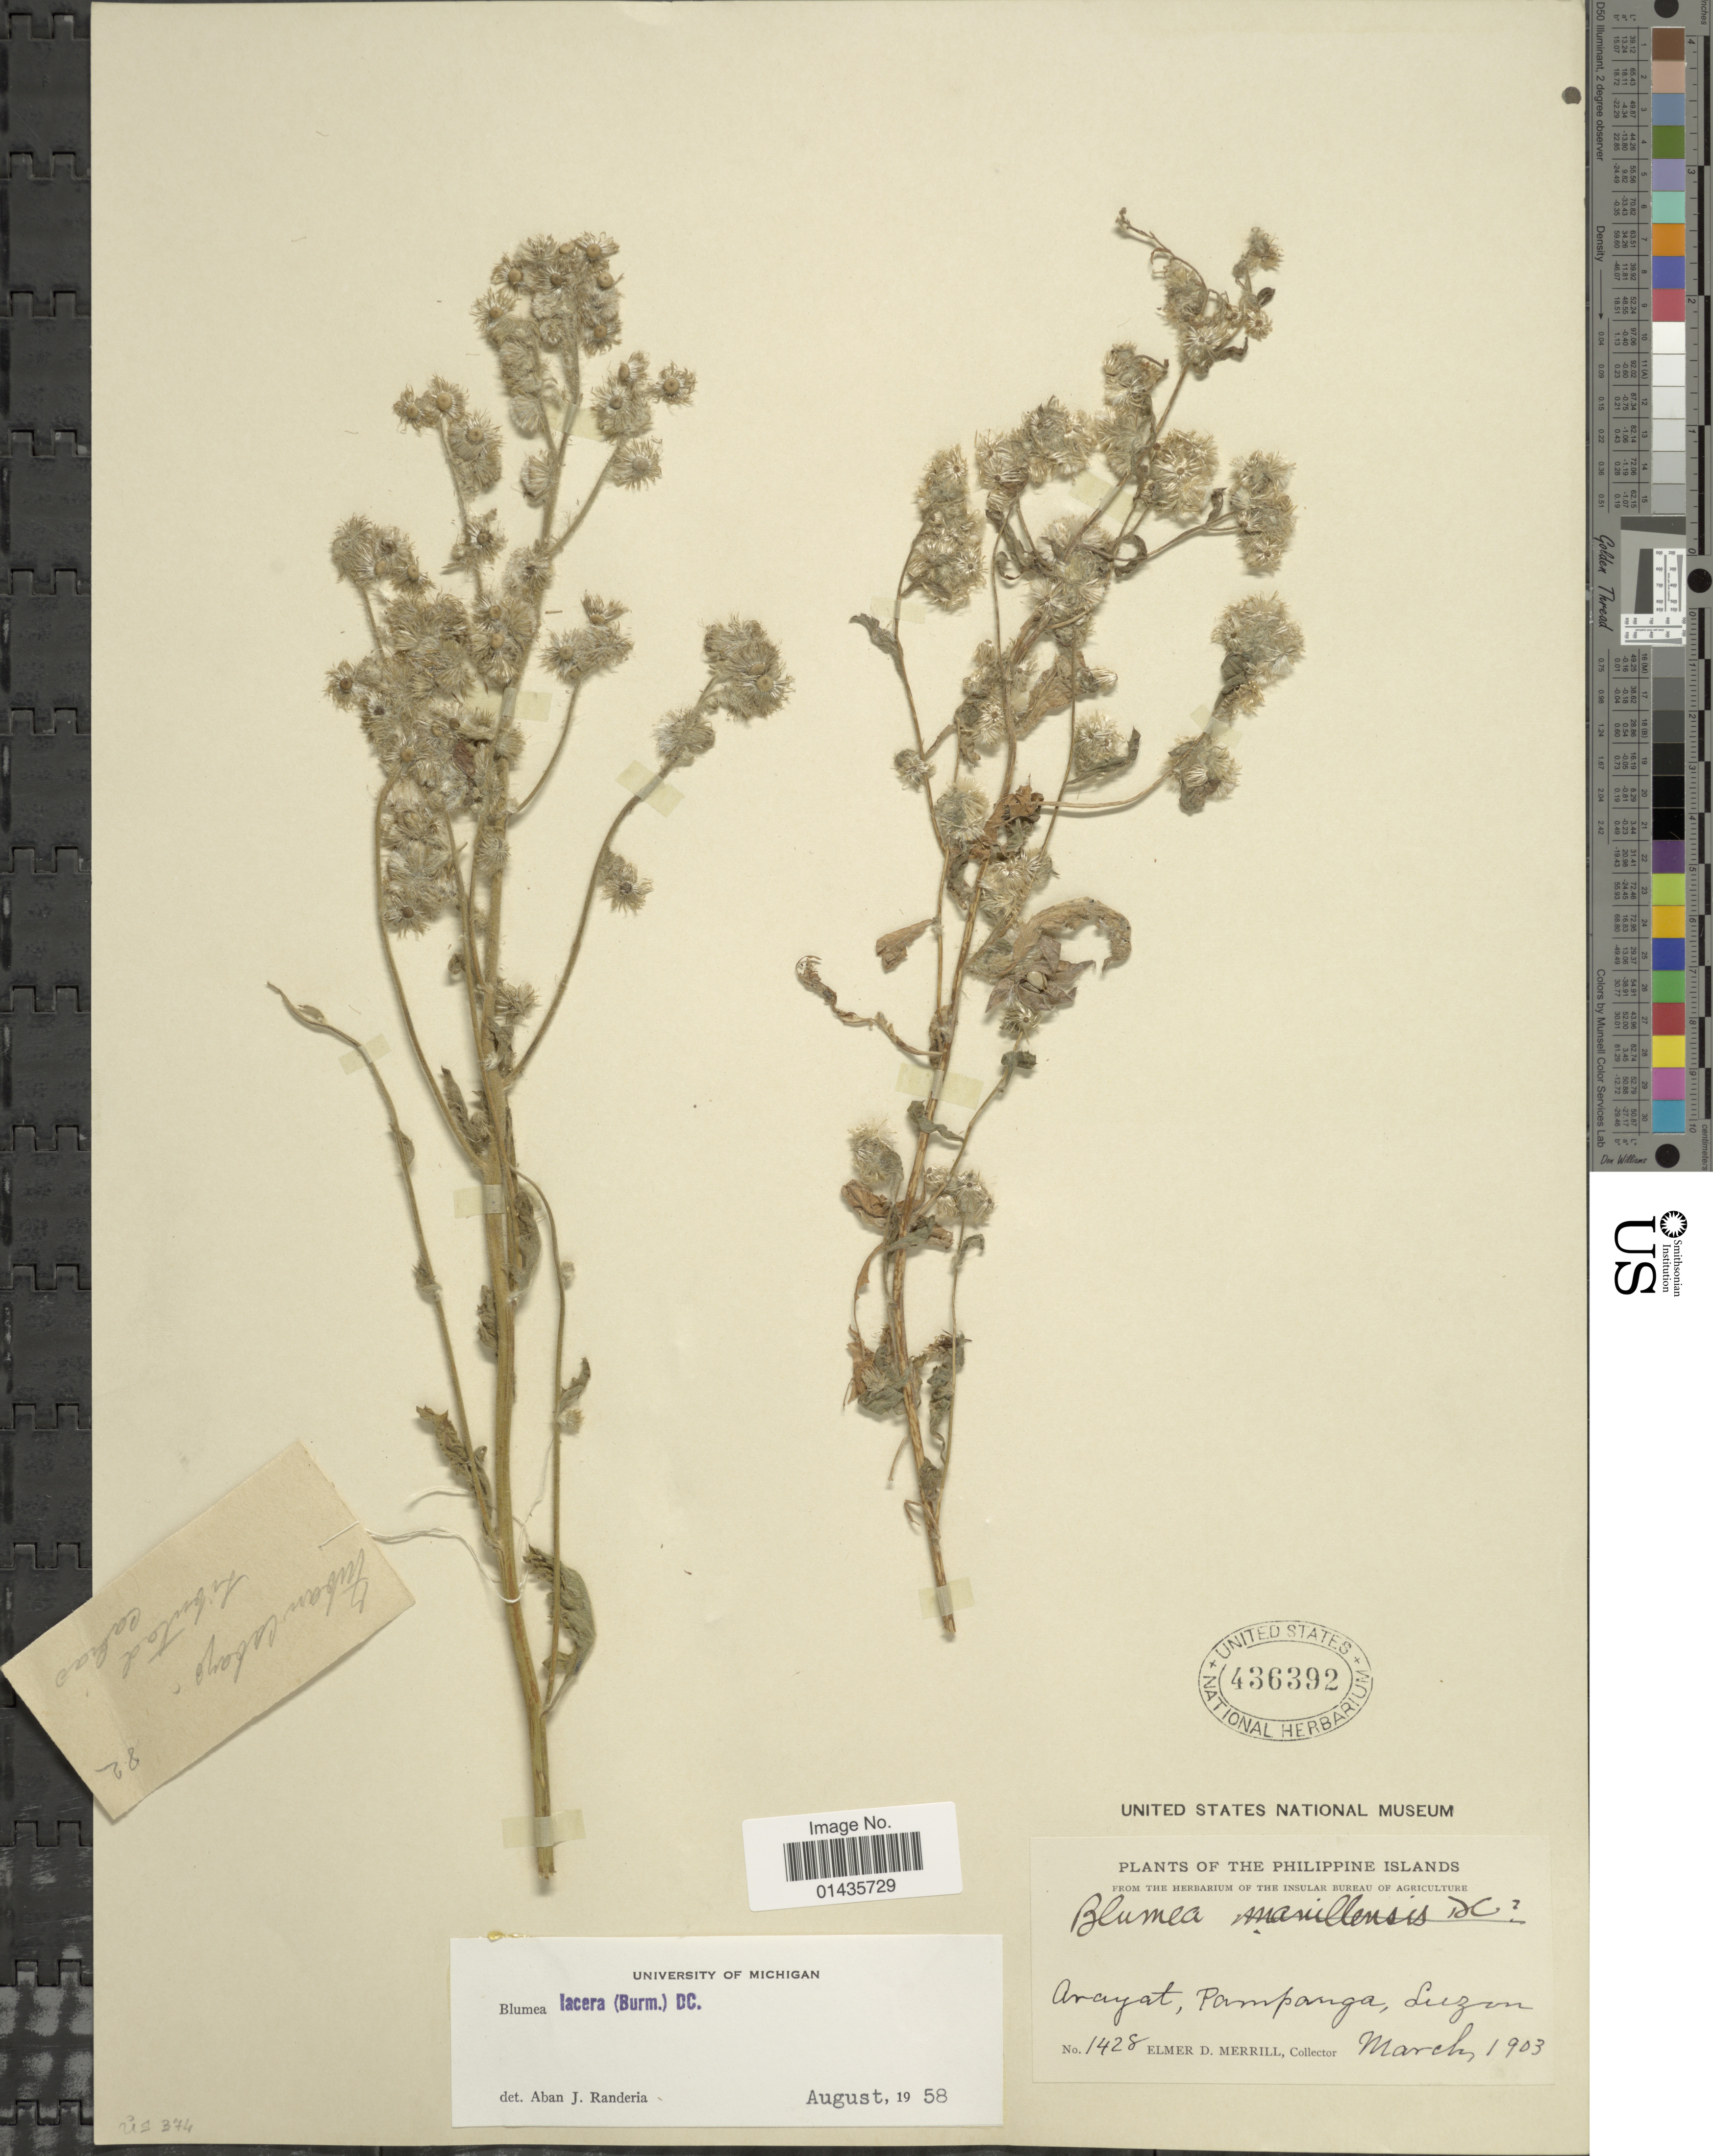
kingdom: Plantae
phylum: Tracheophyta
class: Magnoliopsida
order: Asterales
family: Asteraceae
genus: Blumea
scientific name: Blumea lacera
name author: (Roxb.) DC.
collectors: E. D. Merrill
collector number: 1428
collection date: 1903-03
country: Philippines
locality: Philippine Islands, Arayat, Pampanga, Luzon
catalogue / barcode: US 436392